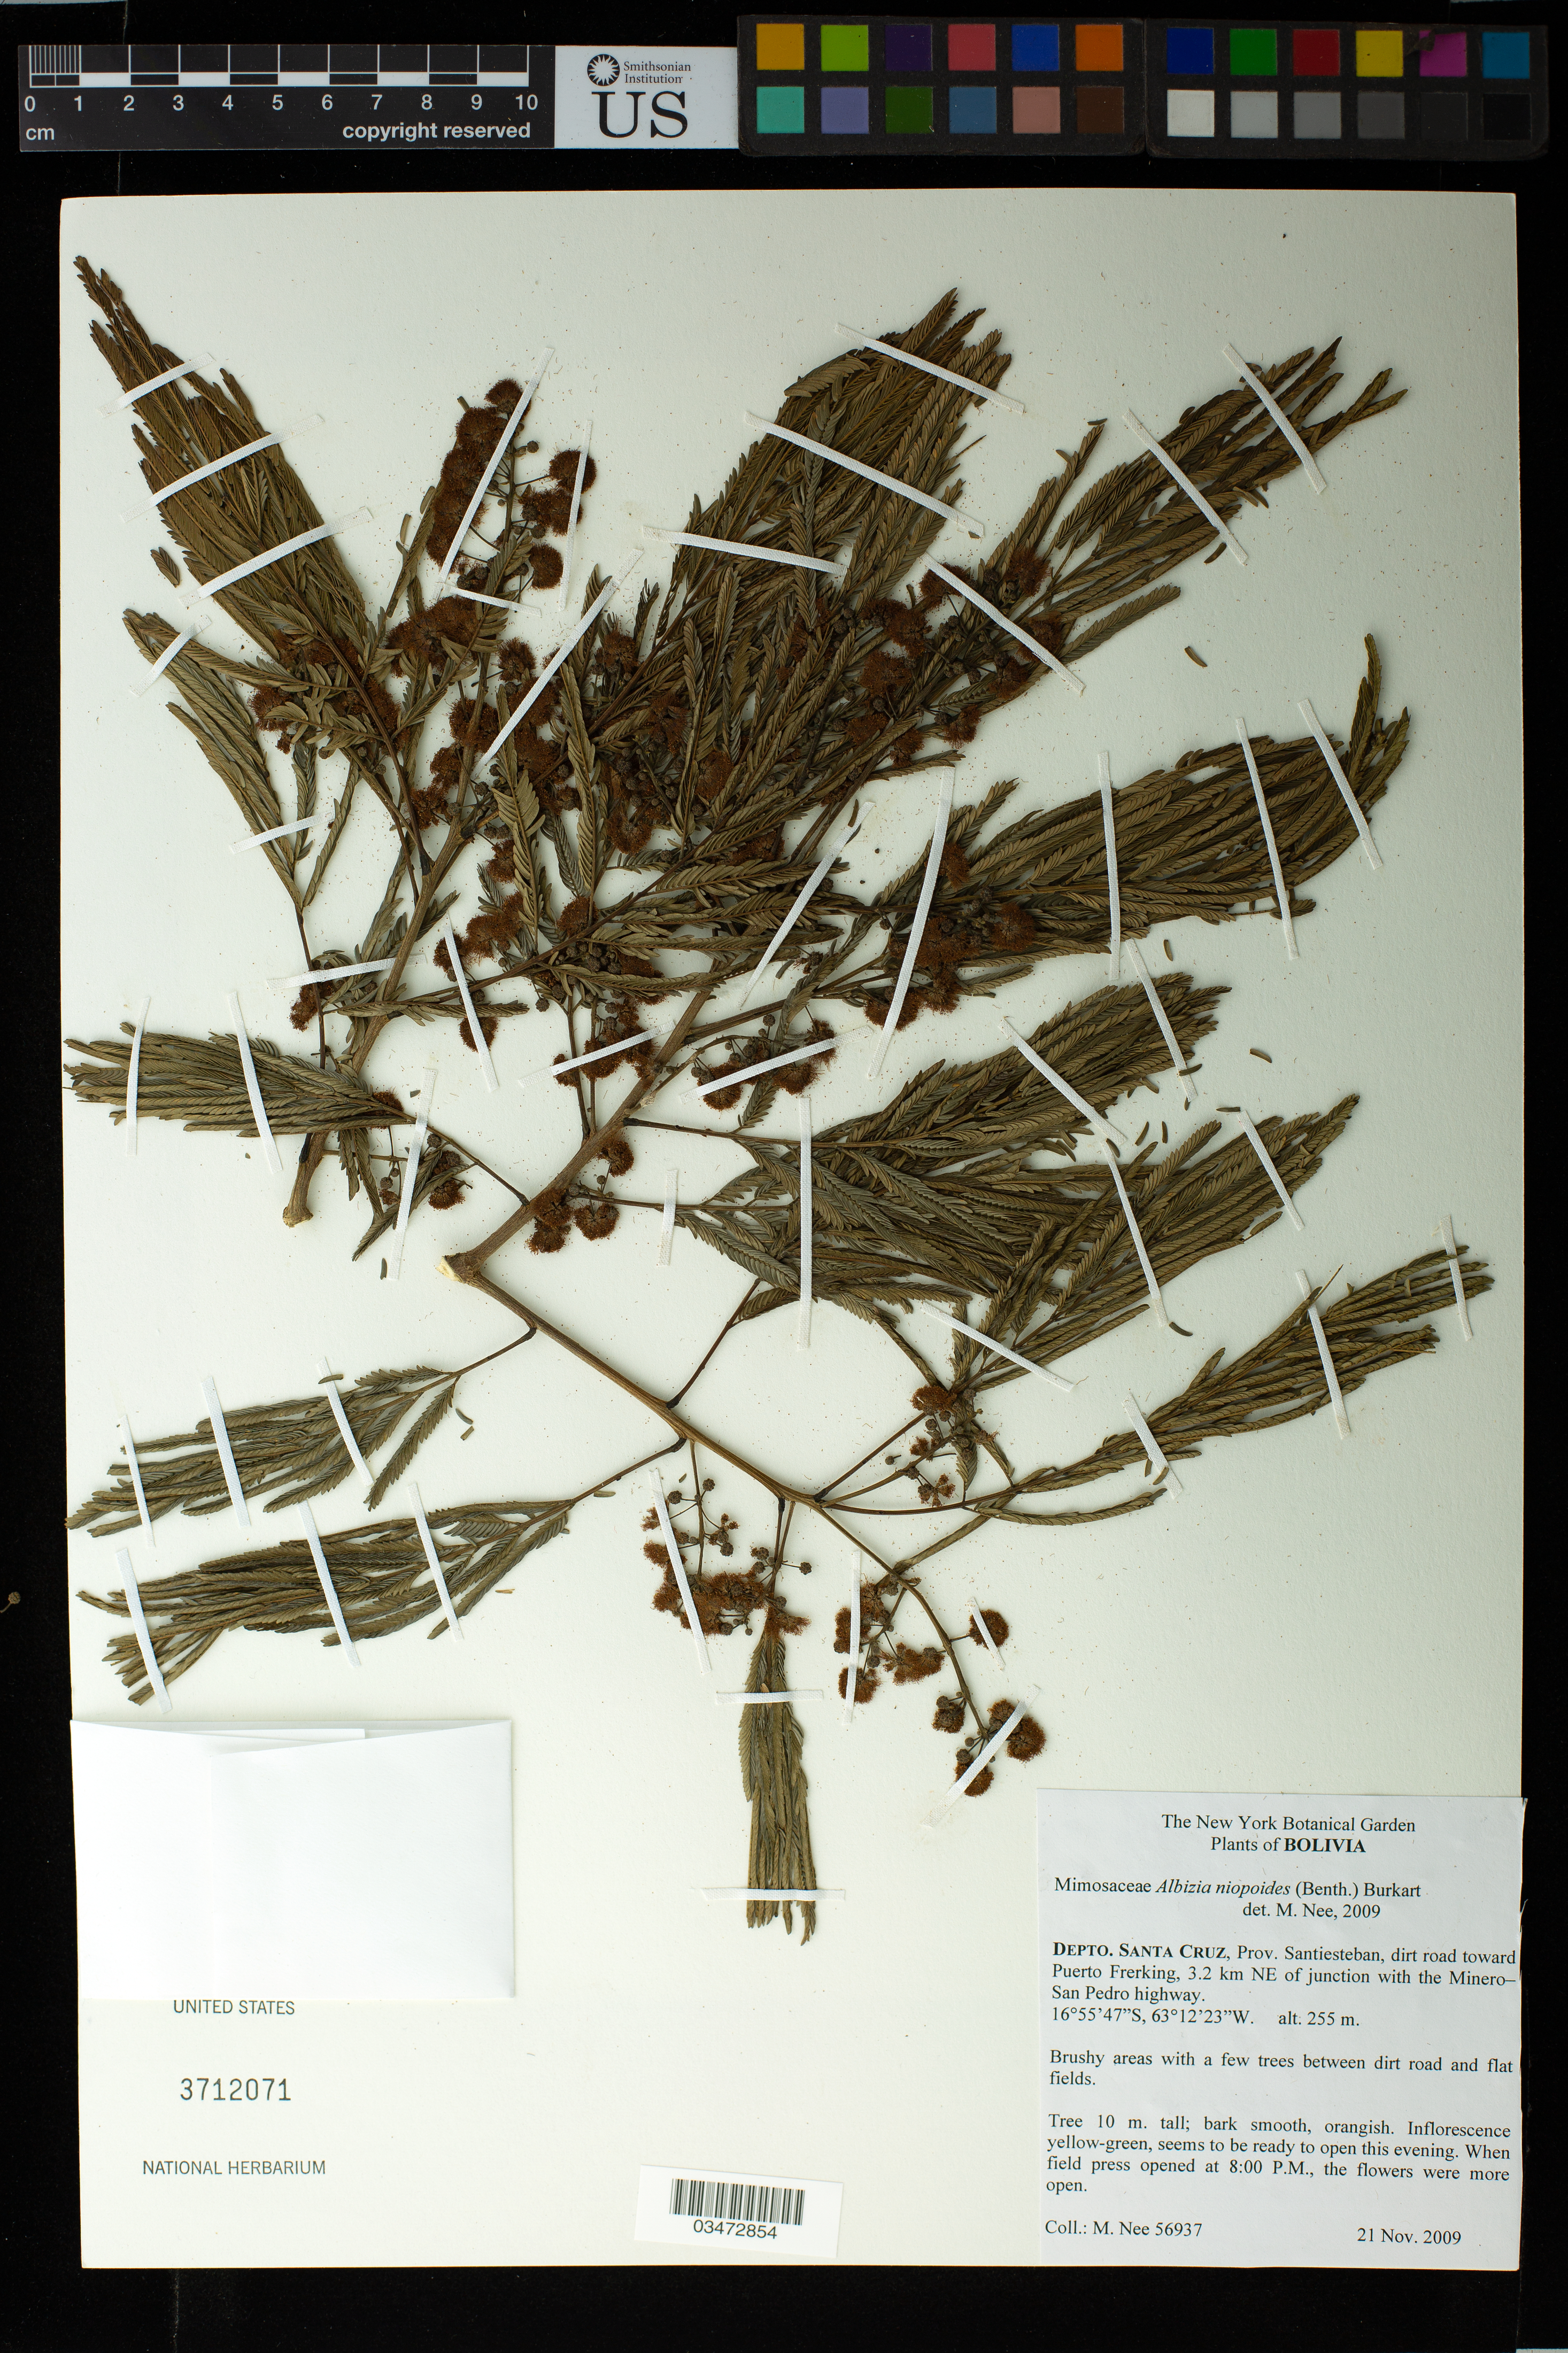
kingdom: Plantae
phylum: Tracheophyta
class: Magnoliopsida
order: Fabales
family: Fabaceae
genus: Pseudalbizzia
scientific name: Pseudalbizzia niopoides var. niopoides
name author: (Spruce ex Benth.) Koenen & Duno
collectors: M. Nee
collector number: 56937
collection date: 2009-11-21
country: Bolivia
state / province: Santa Cruz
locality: Depto. Santa Cruz, Prov. Santiesteban, dirt road toward Puerto Frerking, 3.2 km NE of junction with the Minero-San Pedro highway.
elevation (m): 255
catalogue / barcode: US 3712071